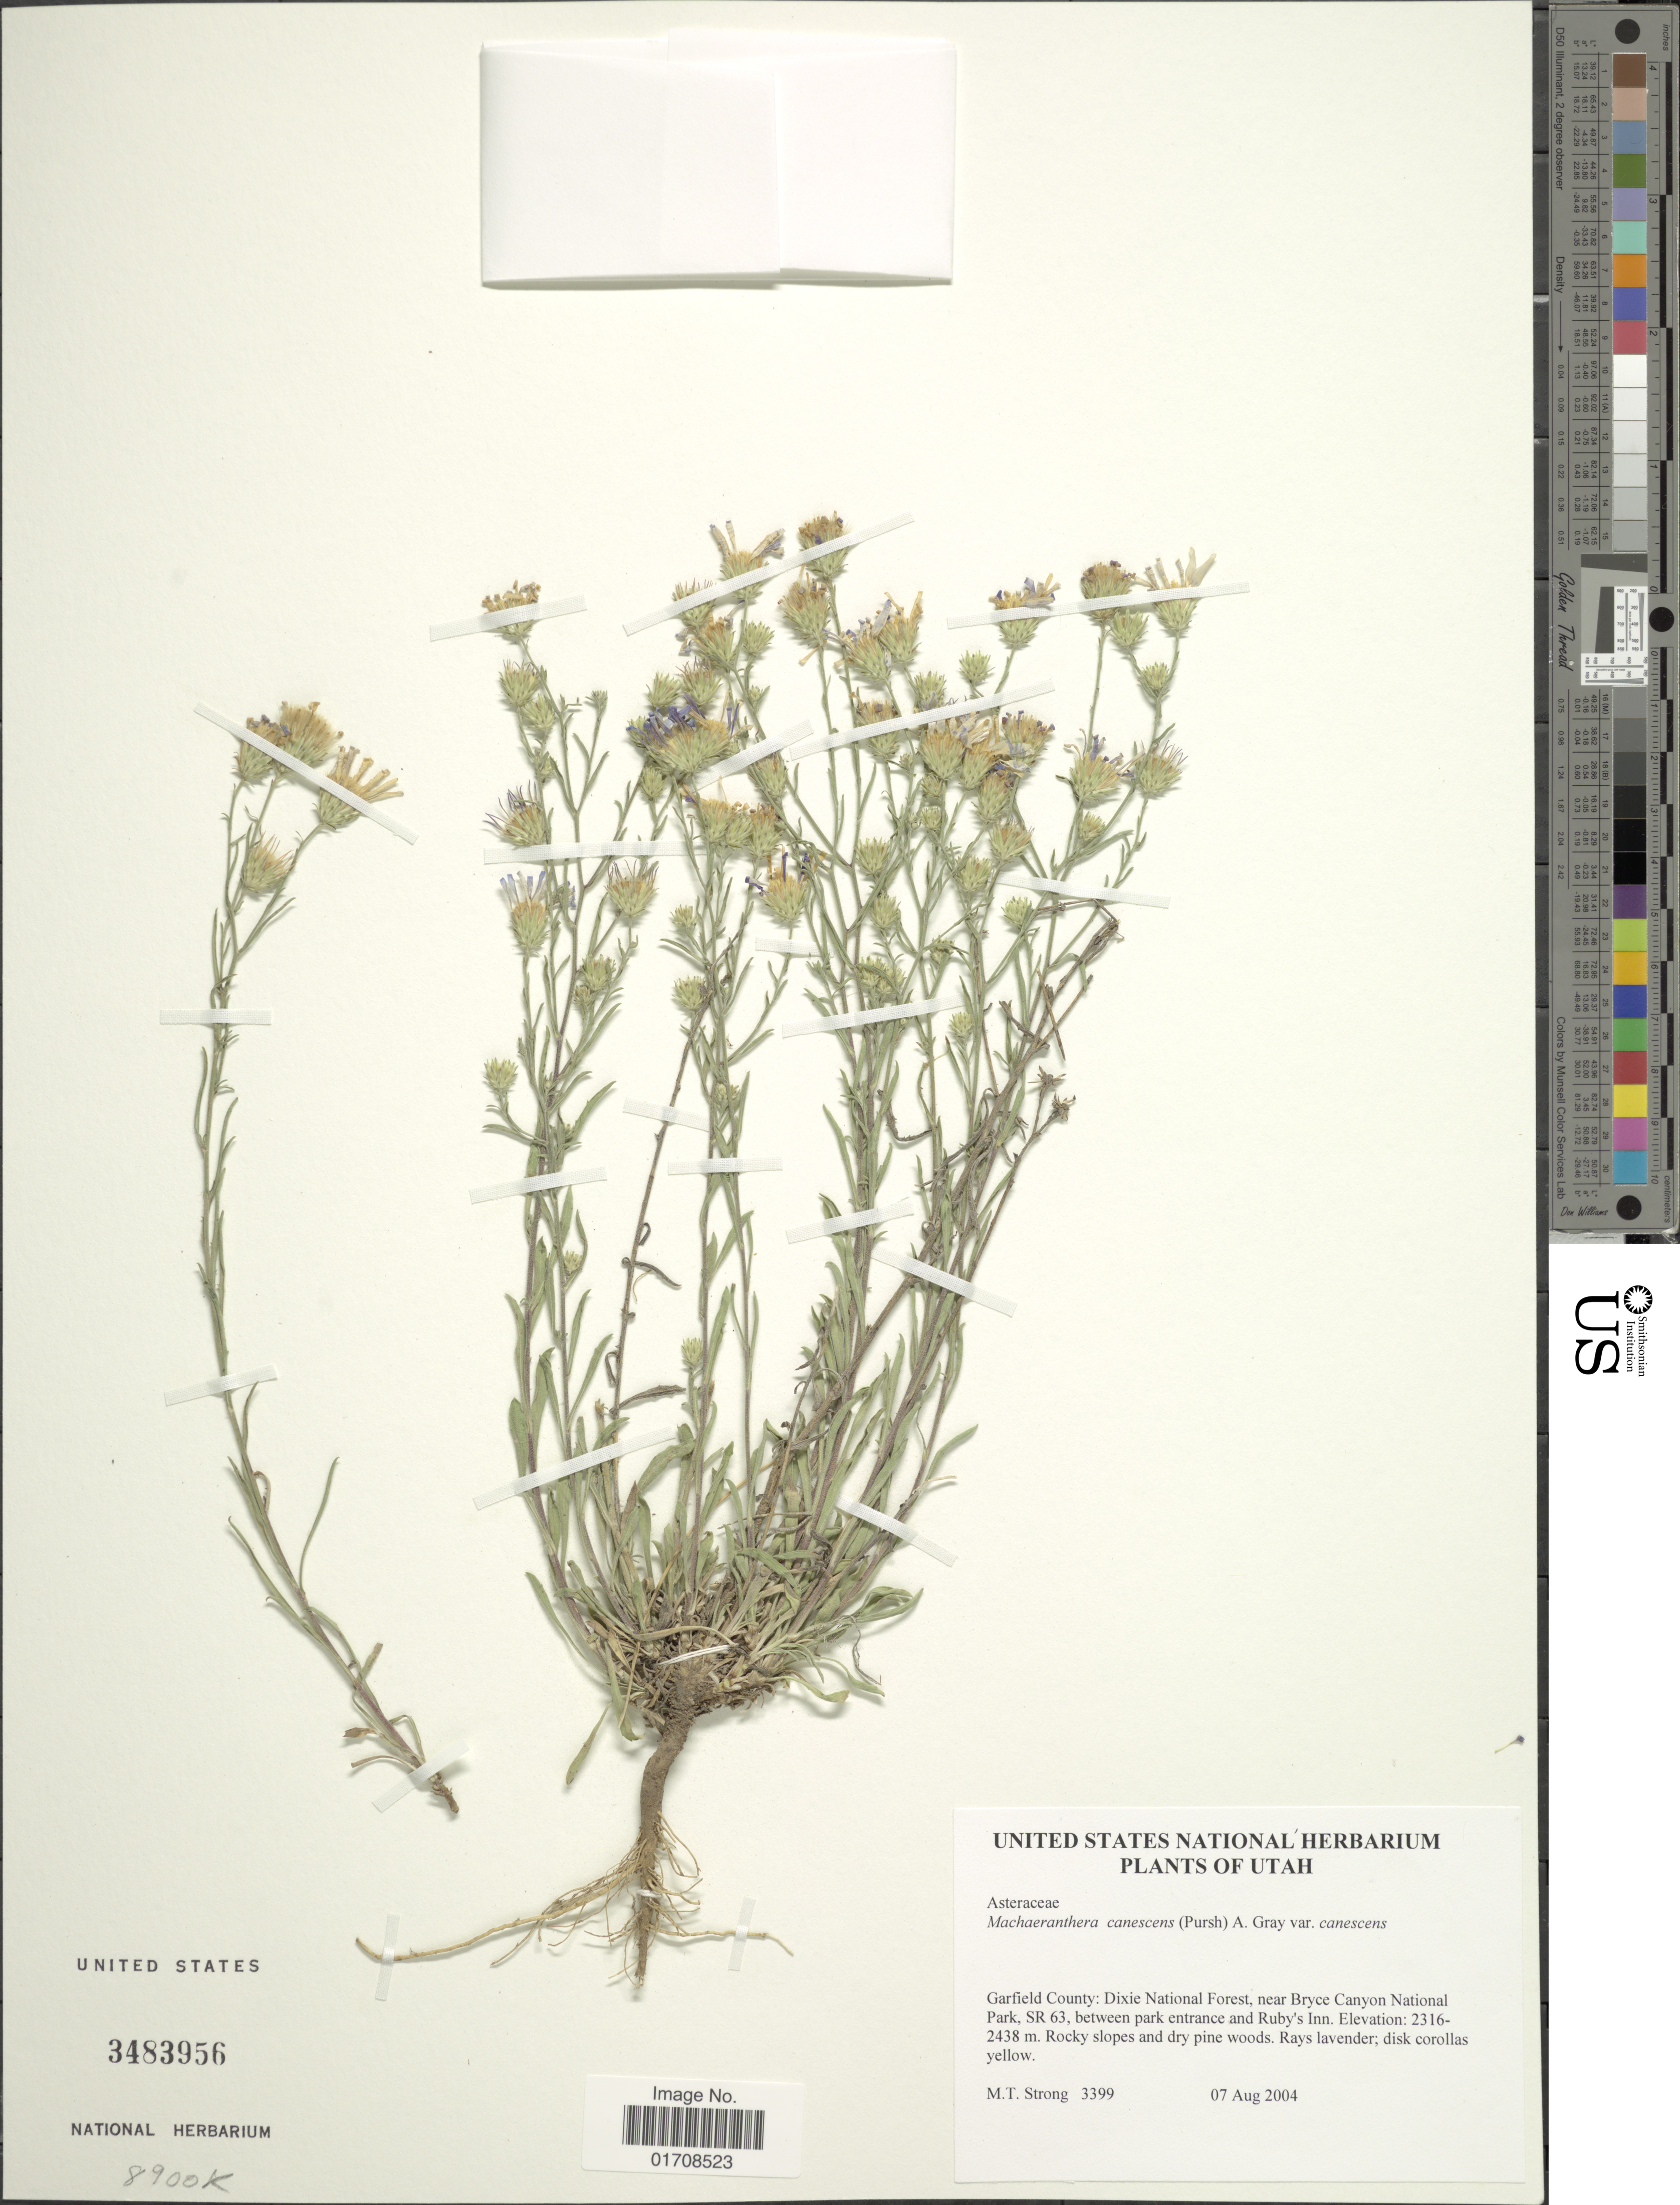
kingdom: Plantae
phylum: Tracheophyta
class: Magnoliopsida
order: Asterales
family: Asteraceae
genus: Machaeranthera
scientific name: Machaeranthera canescens var. canescens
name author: (Pursh) A. Gray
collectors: M. T. Strong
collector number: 3399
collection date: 2004-08-07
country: United States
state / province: Utah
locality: Garfield County, Dixie National Forest, near Bryce Canyon National Park, SR 63, between park entrance and Ruby's Inn.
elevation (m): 2316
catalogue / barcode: US 3483956